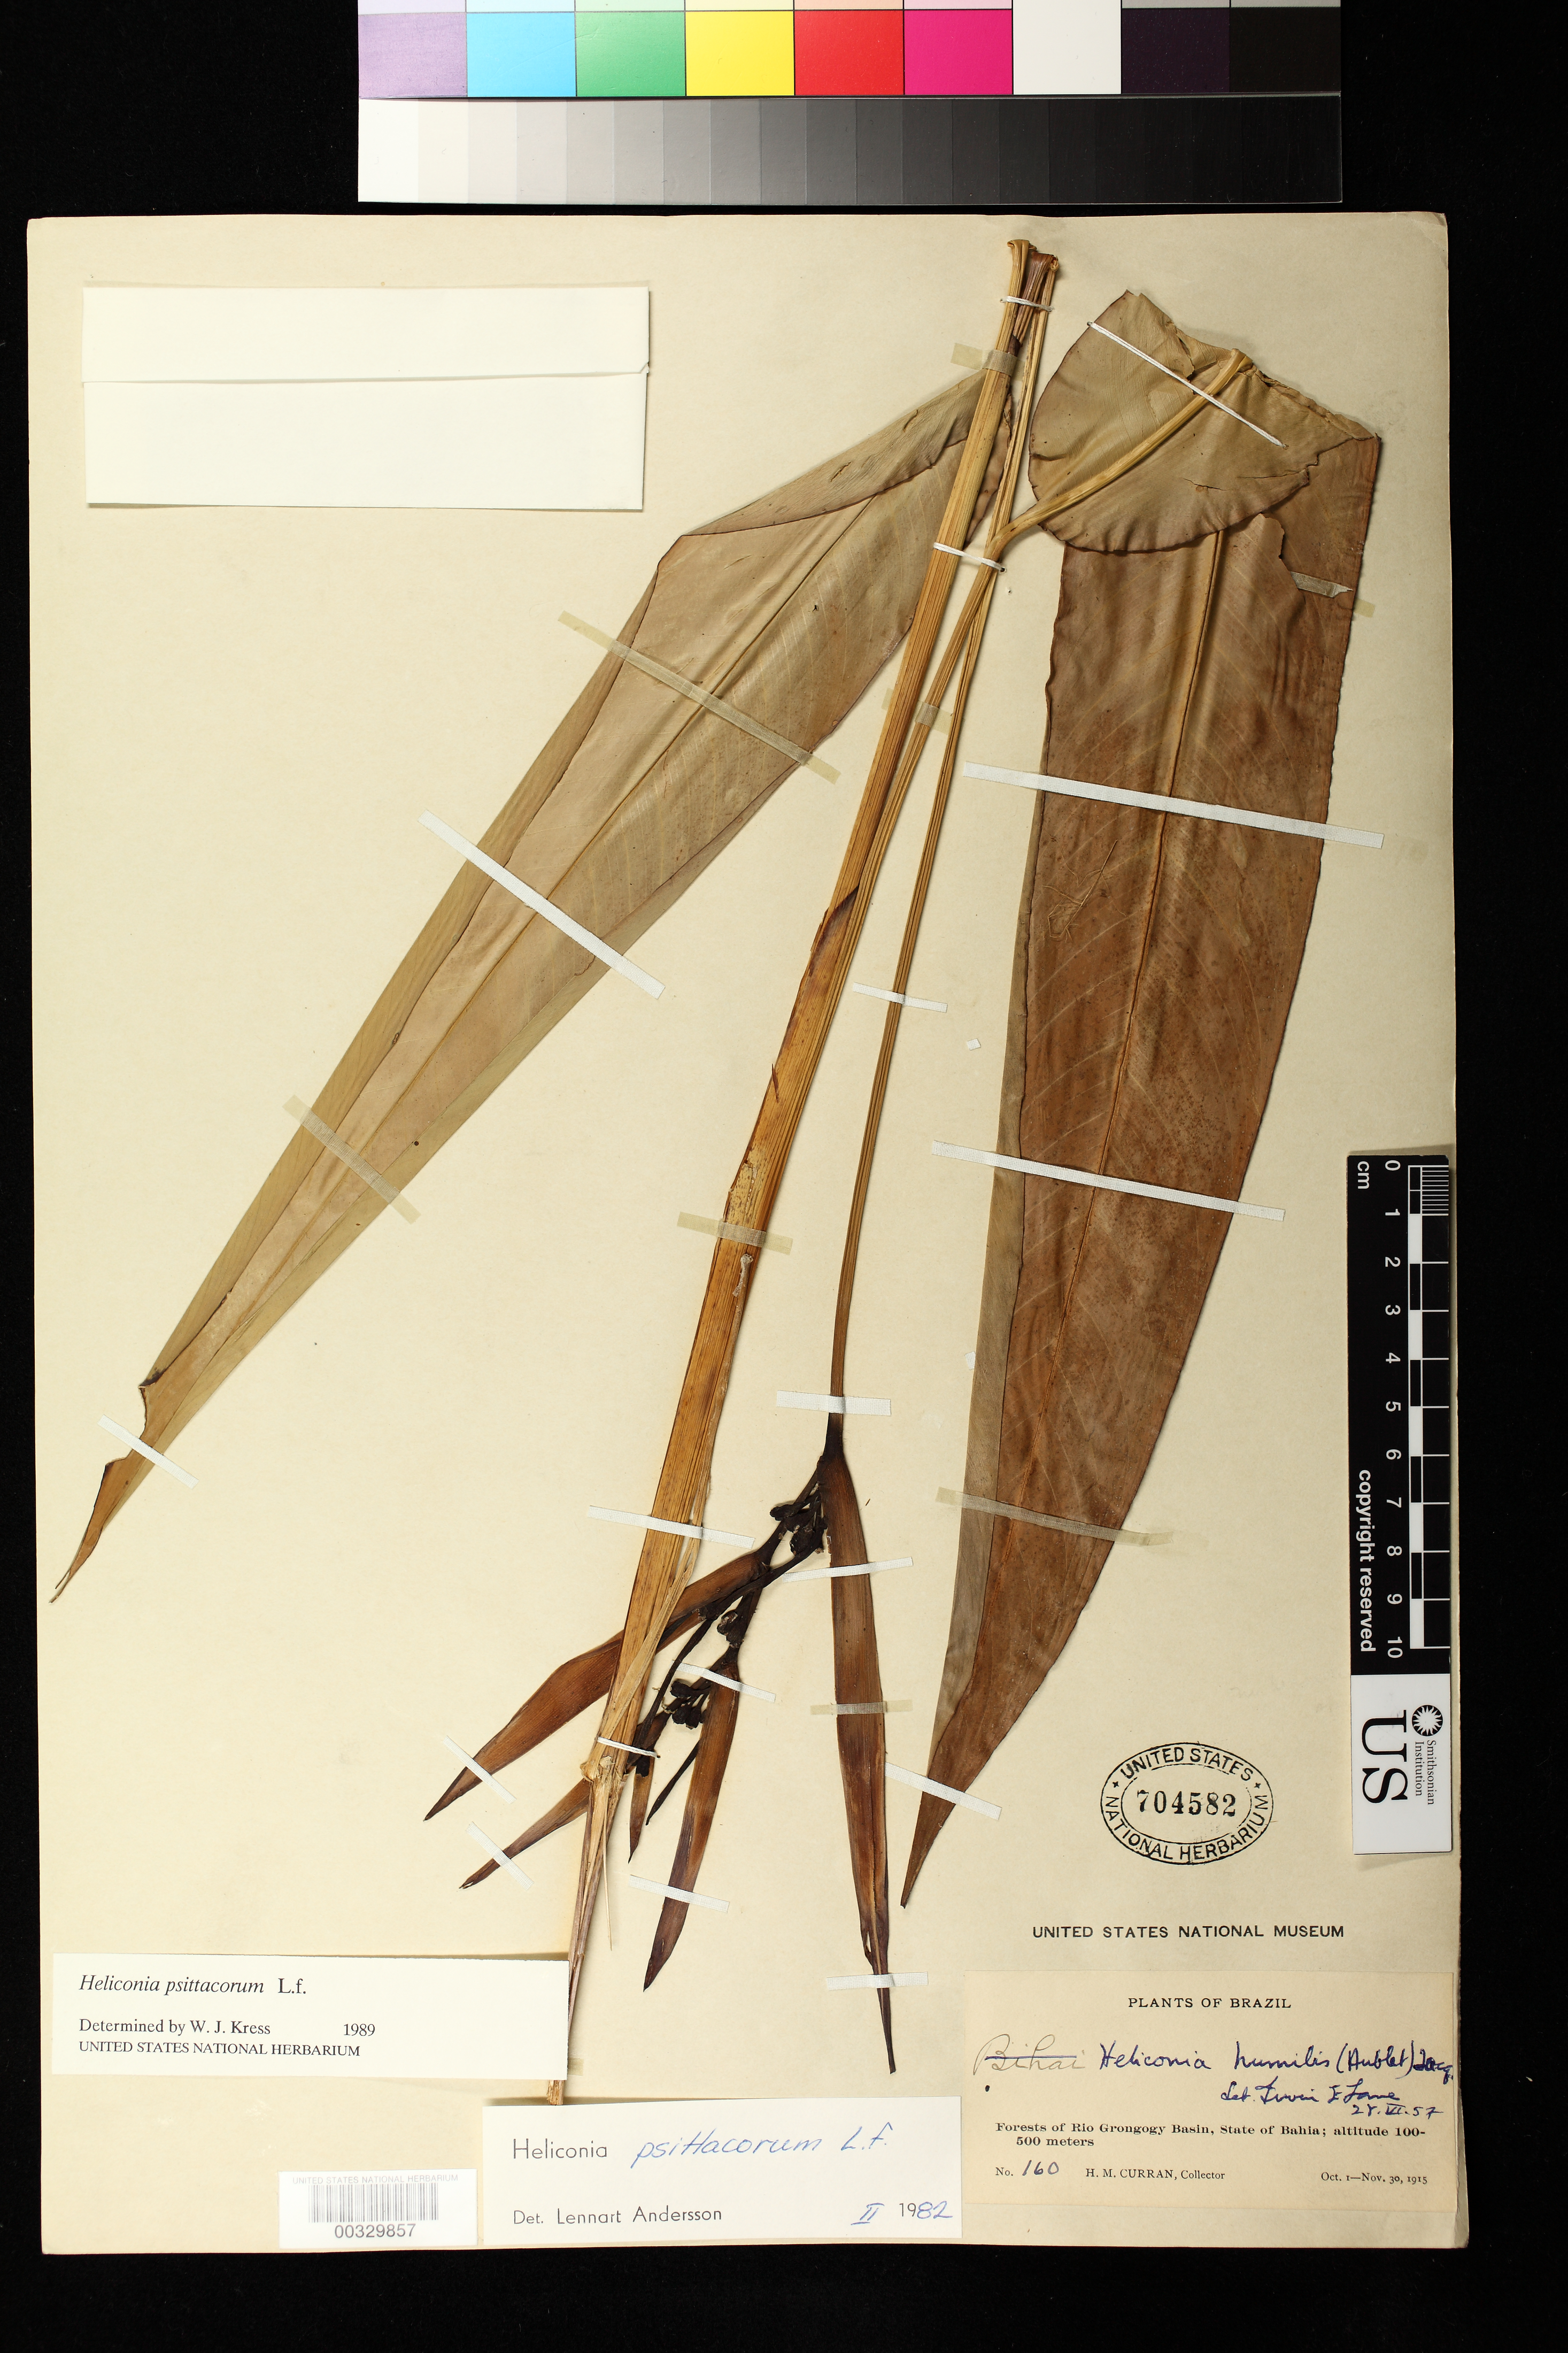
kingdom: Plantae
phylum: Tracheophyta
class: Liliopsida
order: Zingiberales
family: Heliconiaceae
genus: Heliconia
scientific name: Heliconia psittacorum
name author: L. f.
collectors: H. M. Curran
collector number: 160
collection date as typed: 01 Oct 1915 to 30 Nov 1915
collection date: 1915-10-01/1915-11-30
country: Brazil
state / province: Bahia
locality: Forests of Rio Grongogy basin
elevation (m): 100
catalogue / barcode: US 704582